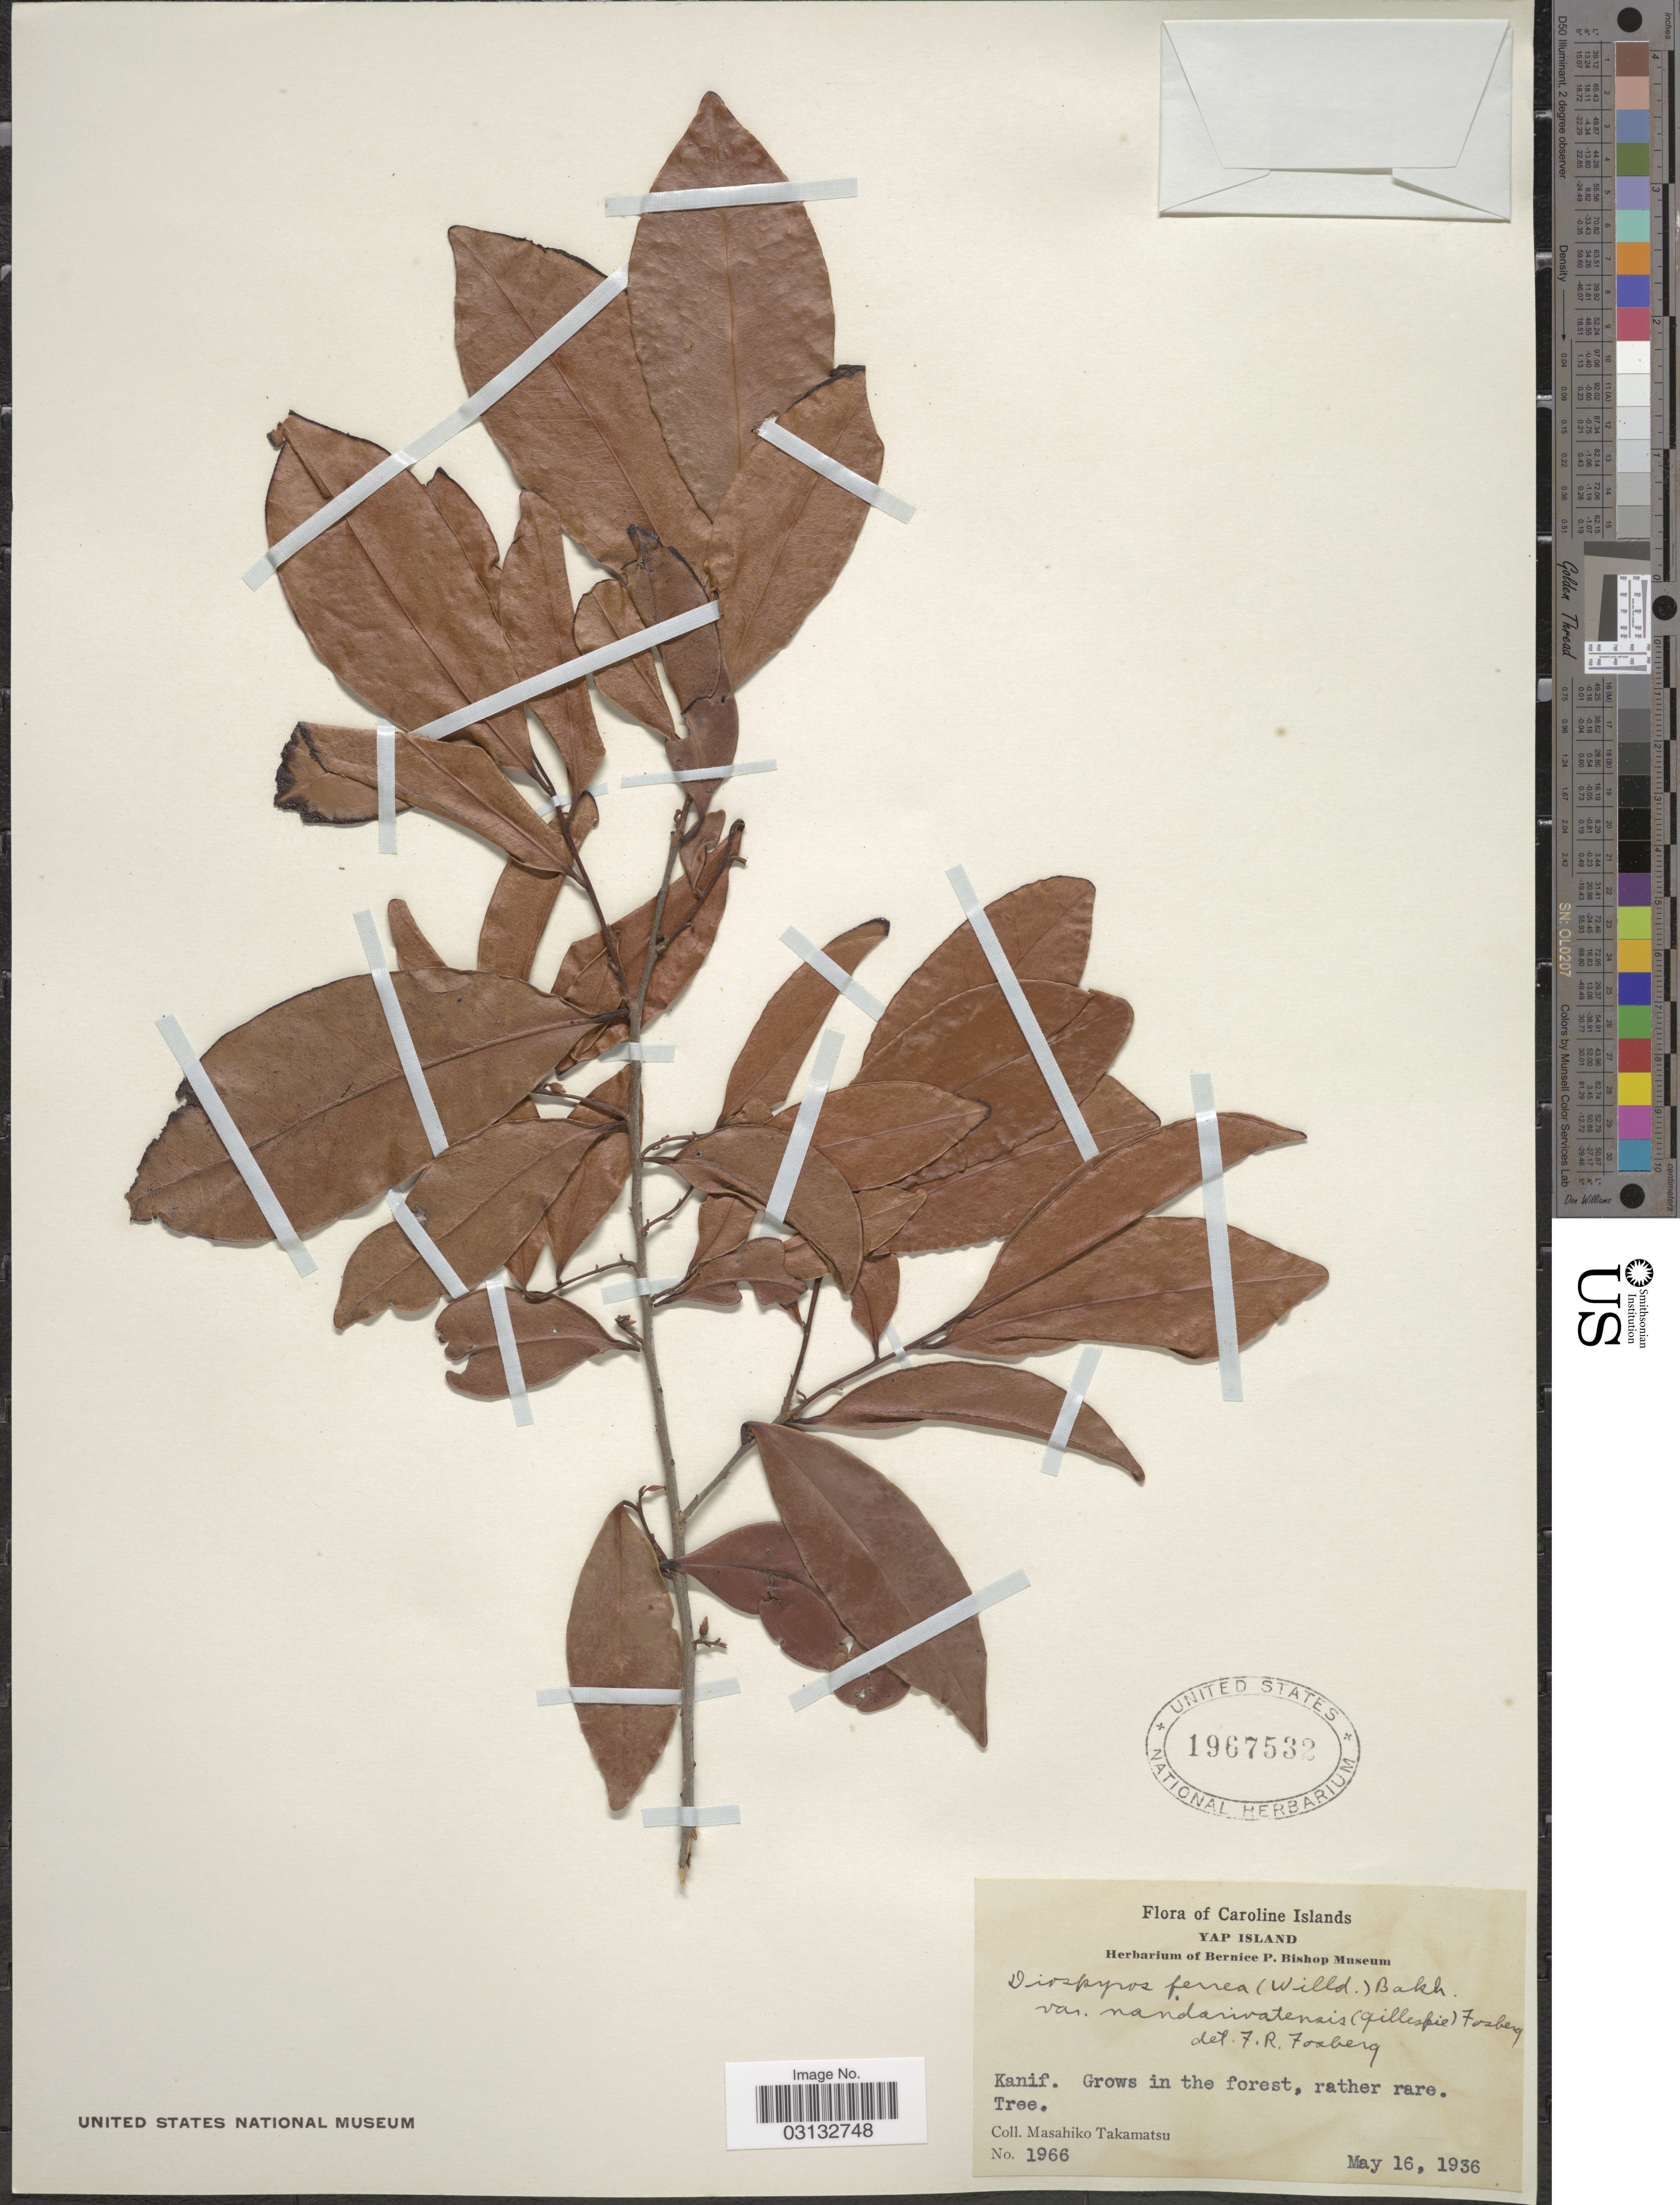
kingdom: Plantae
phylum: Tracheophyta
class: Magnoliopsida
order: Ericales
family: Ebenaceae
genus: Diospyros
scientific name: Diospyros ferrea var. nandarivatensis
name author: (Gillespie) A.C. Sm.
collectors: M. Takamatsu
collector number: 1966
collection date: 1936-05-16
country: Micronesia, Federated States of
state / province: Yap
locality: Caroline Islands. Yap Island. Kanif.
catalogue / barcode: US 1967532